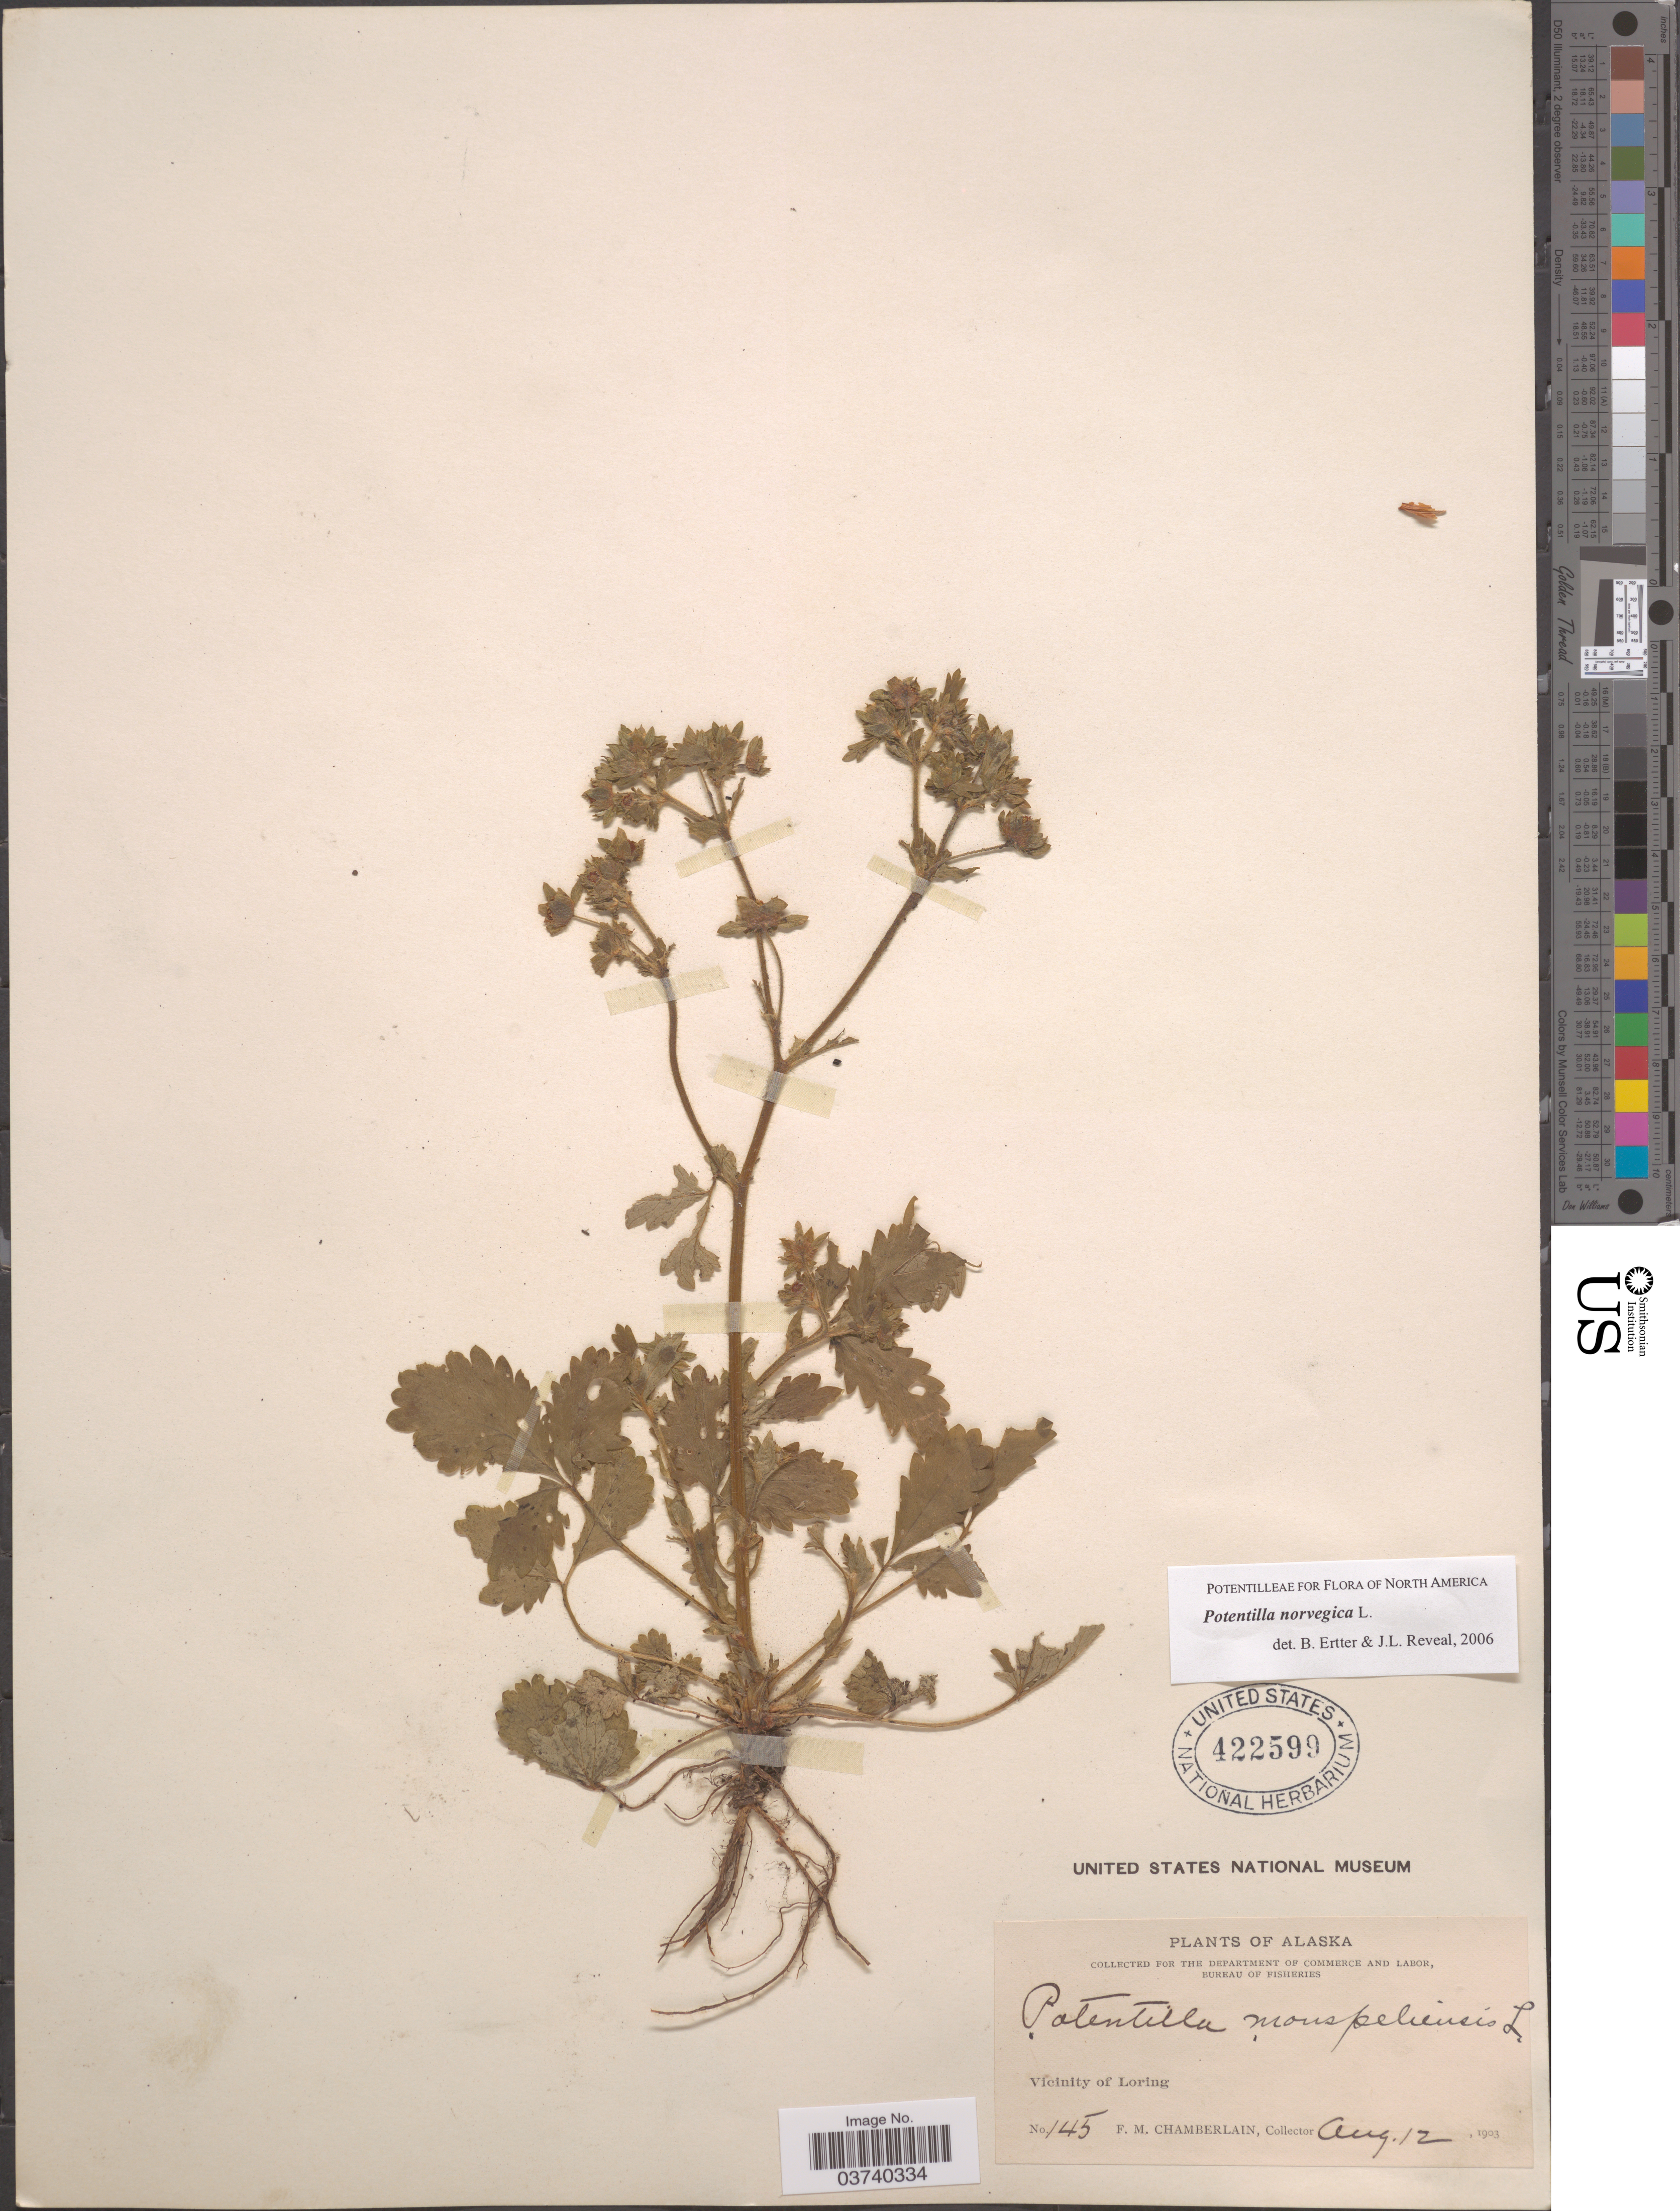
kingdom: Plantae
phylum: Tracheophyta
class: Magnoliopsida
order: Rosales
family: Rosaceae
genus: Potentilla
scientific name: Potentilla norvegica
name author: L.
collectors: F. Chamberlain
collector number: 145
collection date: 1903-08-12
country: United States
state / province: Alaska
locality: Vicinity of Loring.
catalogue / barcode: US 422599